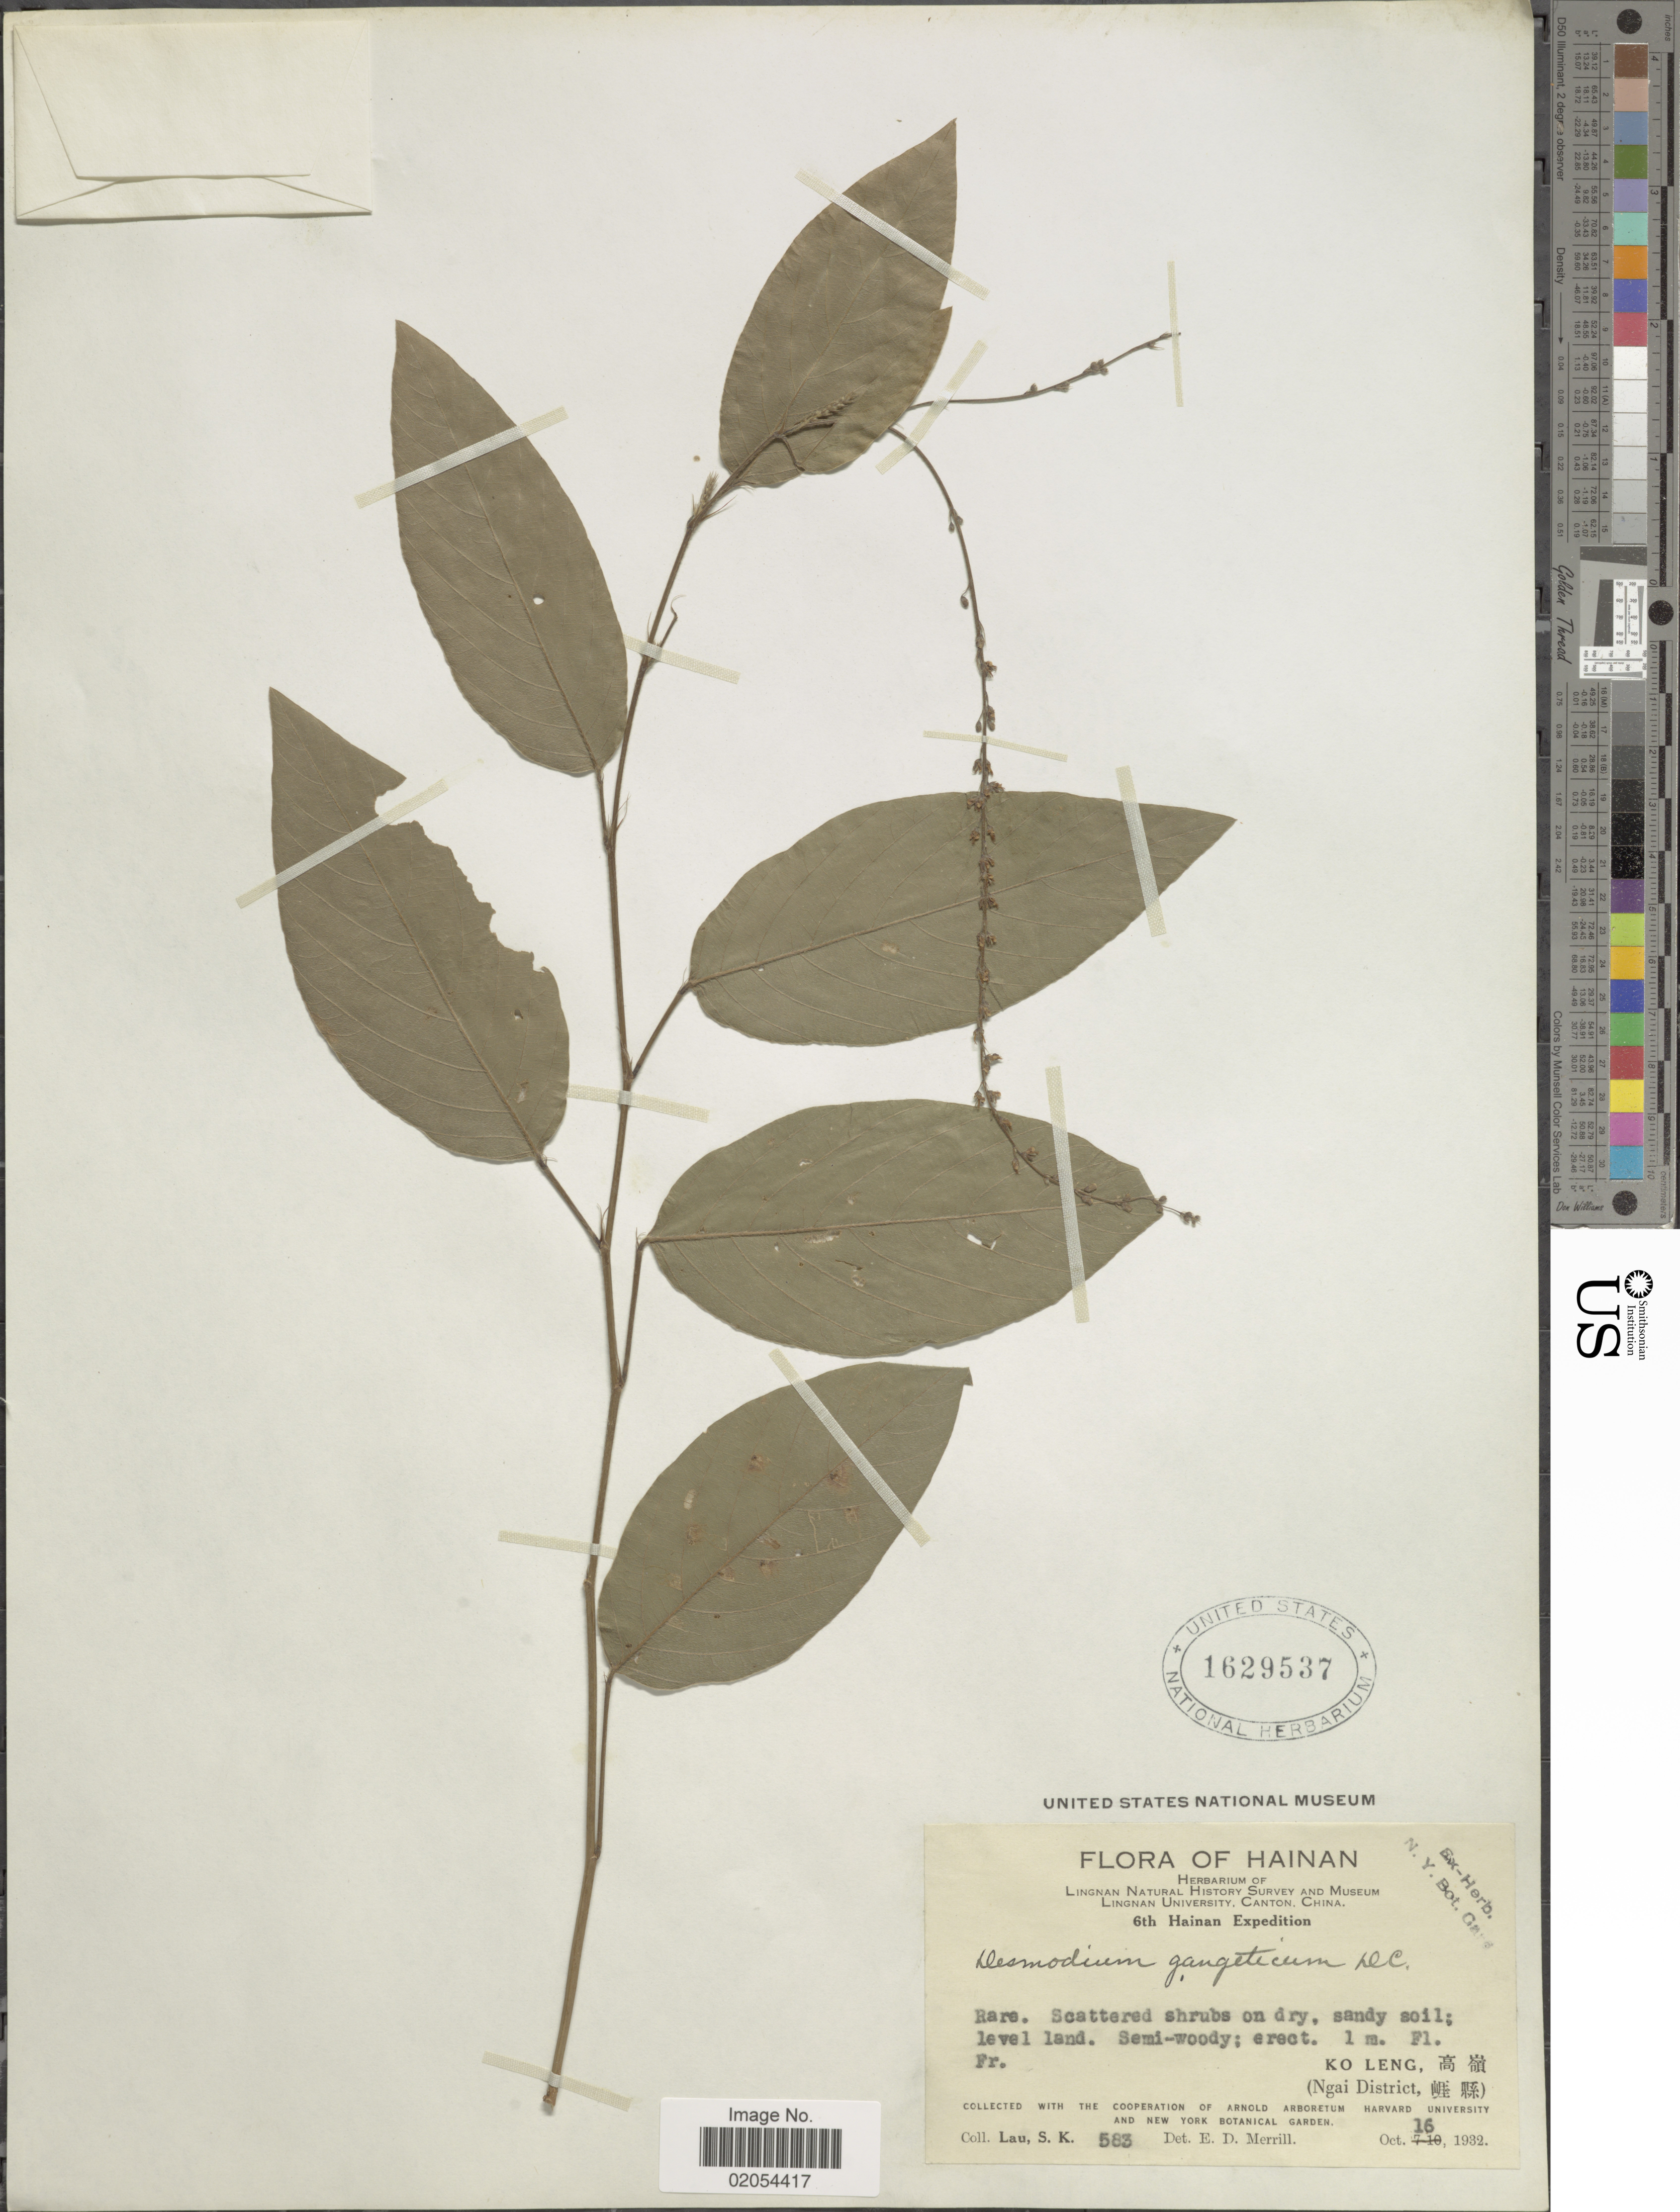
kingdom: Plantae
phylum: Tracheophyta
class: Magnoliopsida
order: Fabales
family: Fabaceae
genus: Pleurolobus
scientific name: Pleurolobus gangeticus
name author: (L.) J. St.-Hil. ex H. Ohashi & K. Ohashi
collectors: S. K. Lau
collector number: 583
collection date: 1932-10-16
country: China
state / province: Hainan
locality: Ko Leng(Ngai District)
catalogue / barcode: US 1629537